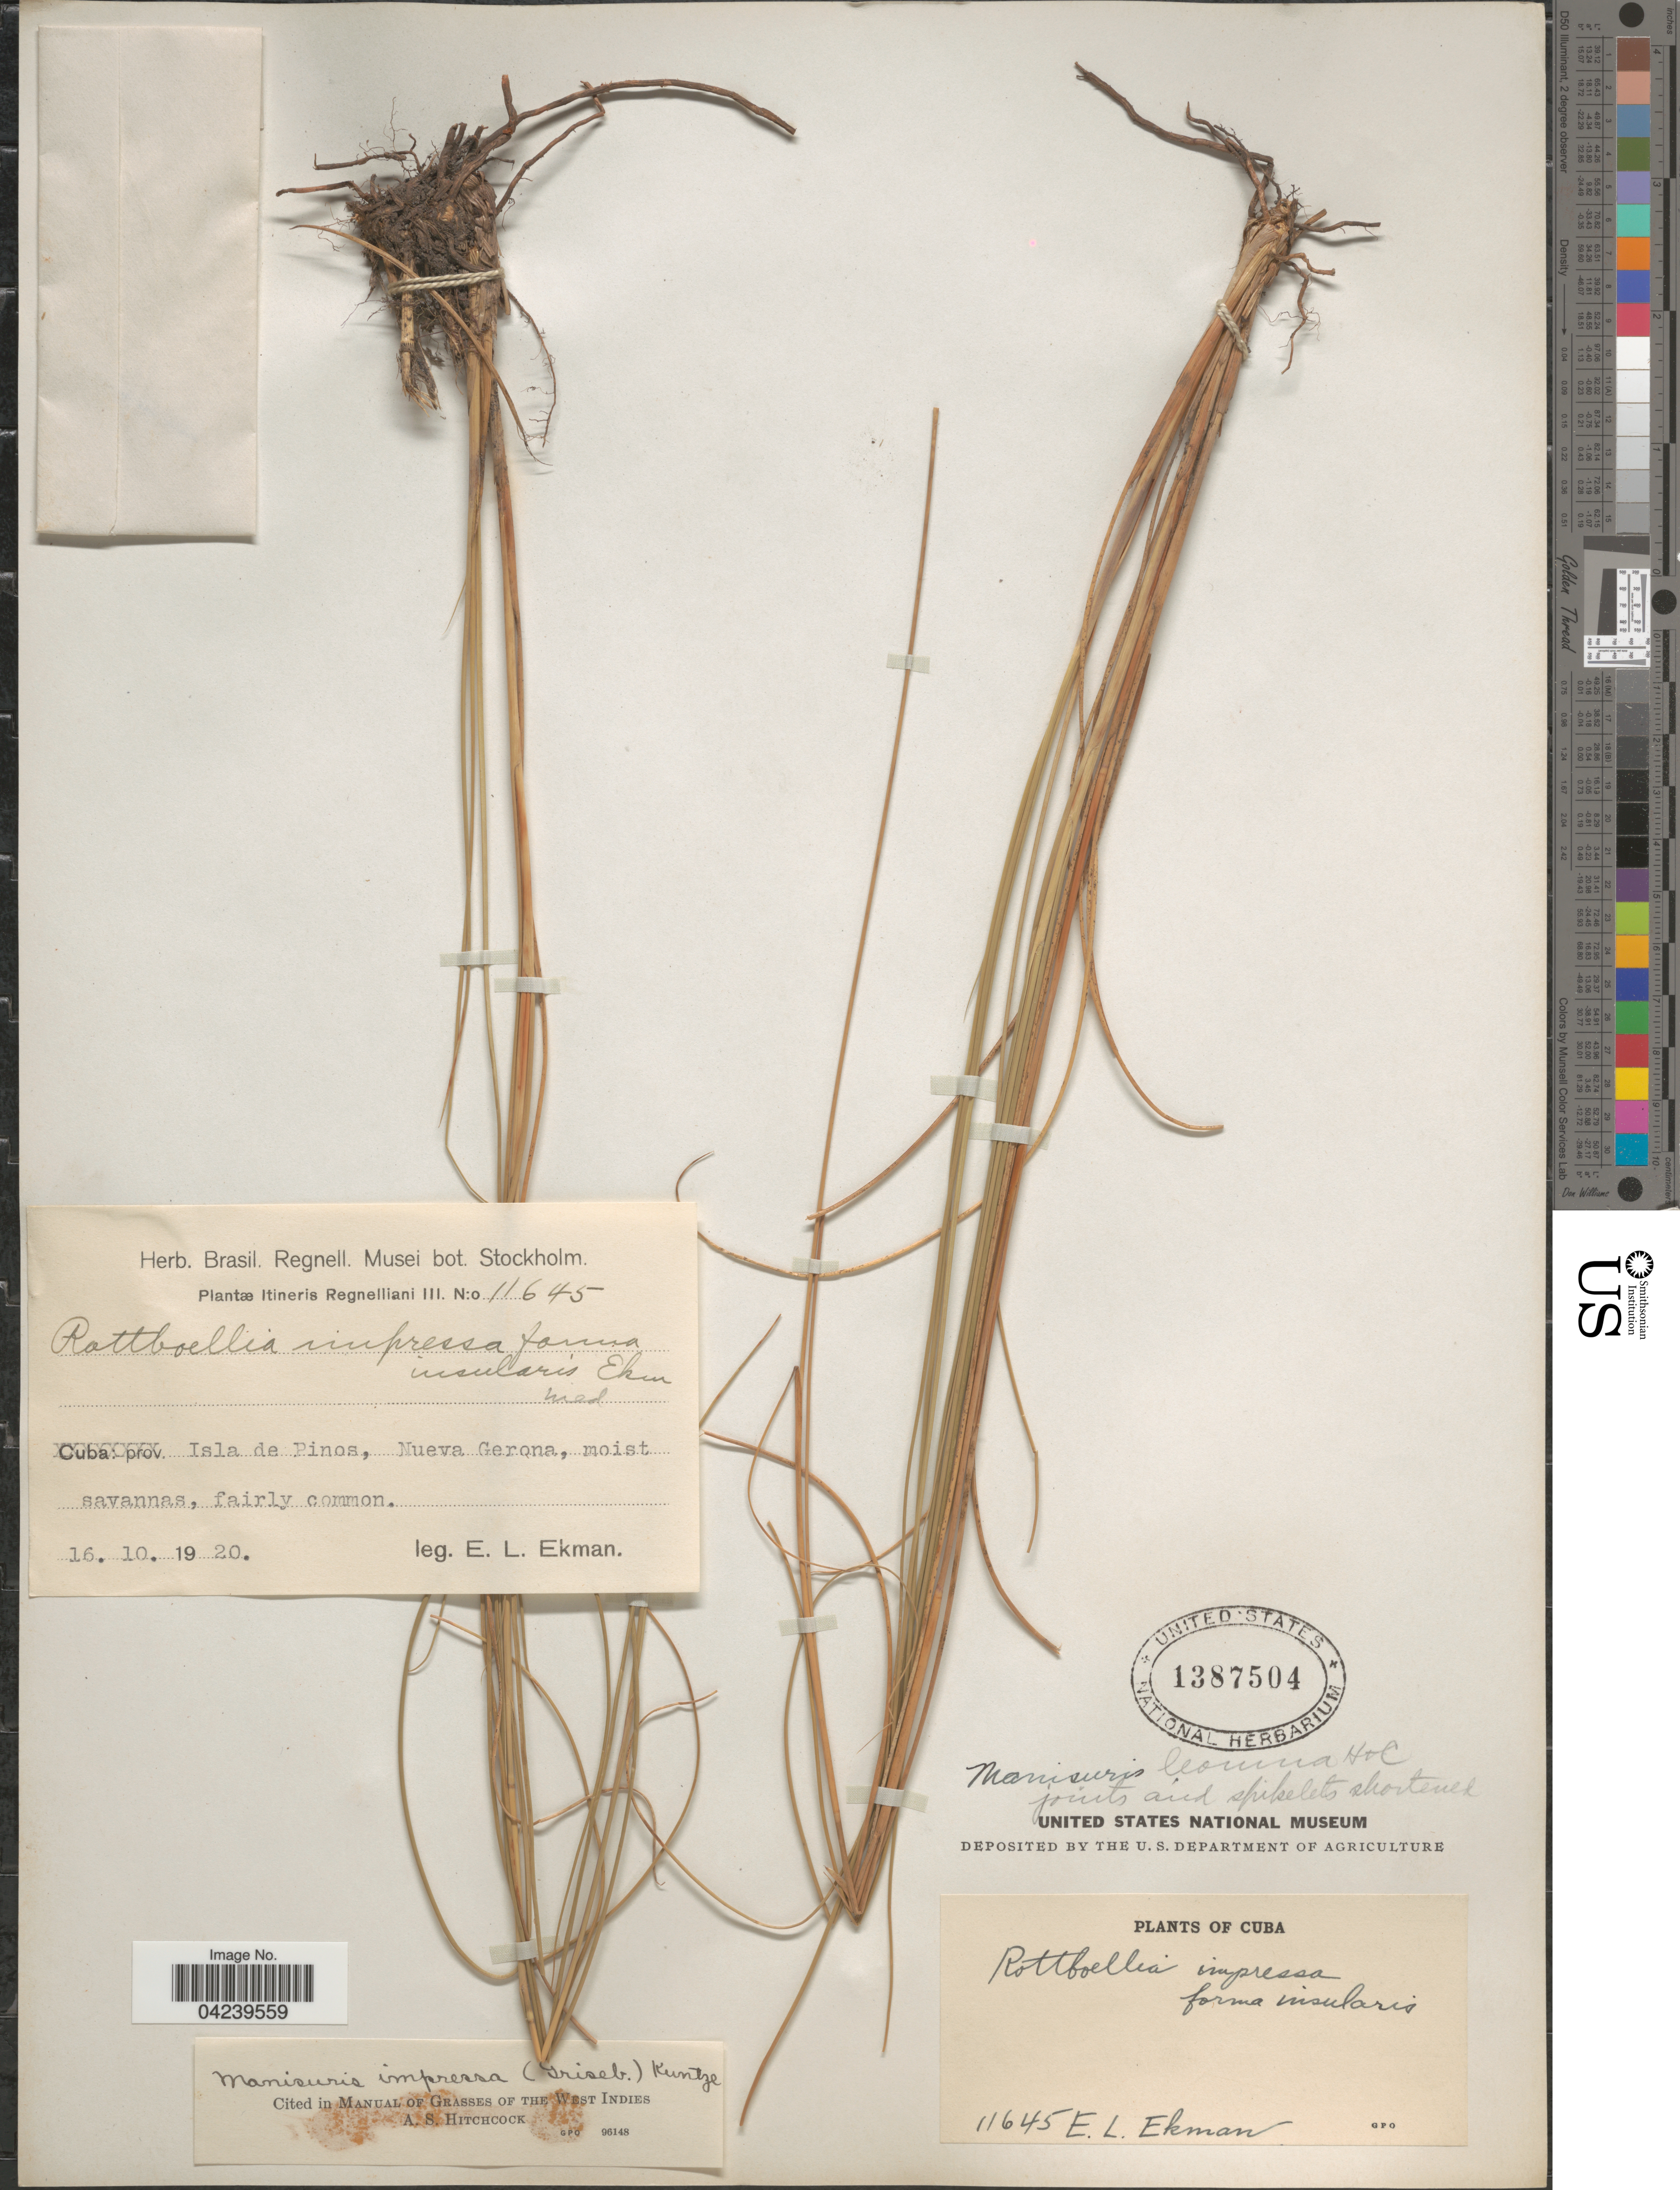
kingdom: Plantae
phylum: Tracheophyta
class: Liliopsida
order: Poales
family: Poaceae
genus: Rhytachne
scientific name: Rhytachne sp.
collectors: E. L. Ekman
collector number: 11645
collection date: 1920-10-16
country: Cuba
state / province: Isla de la Juventud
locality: Itineris Regnelliani III. Isla de Pinos, Nueva Gerona.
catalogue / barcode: US 1387504